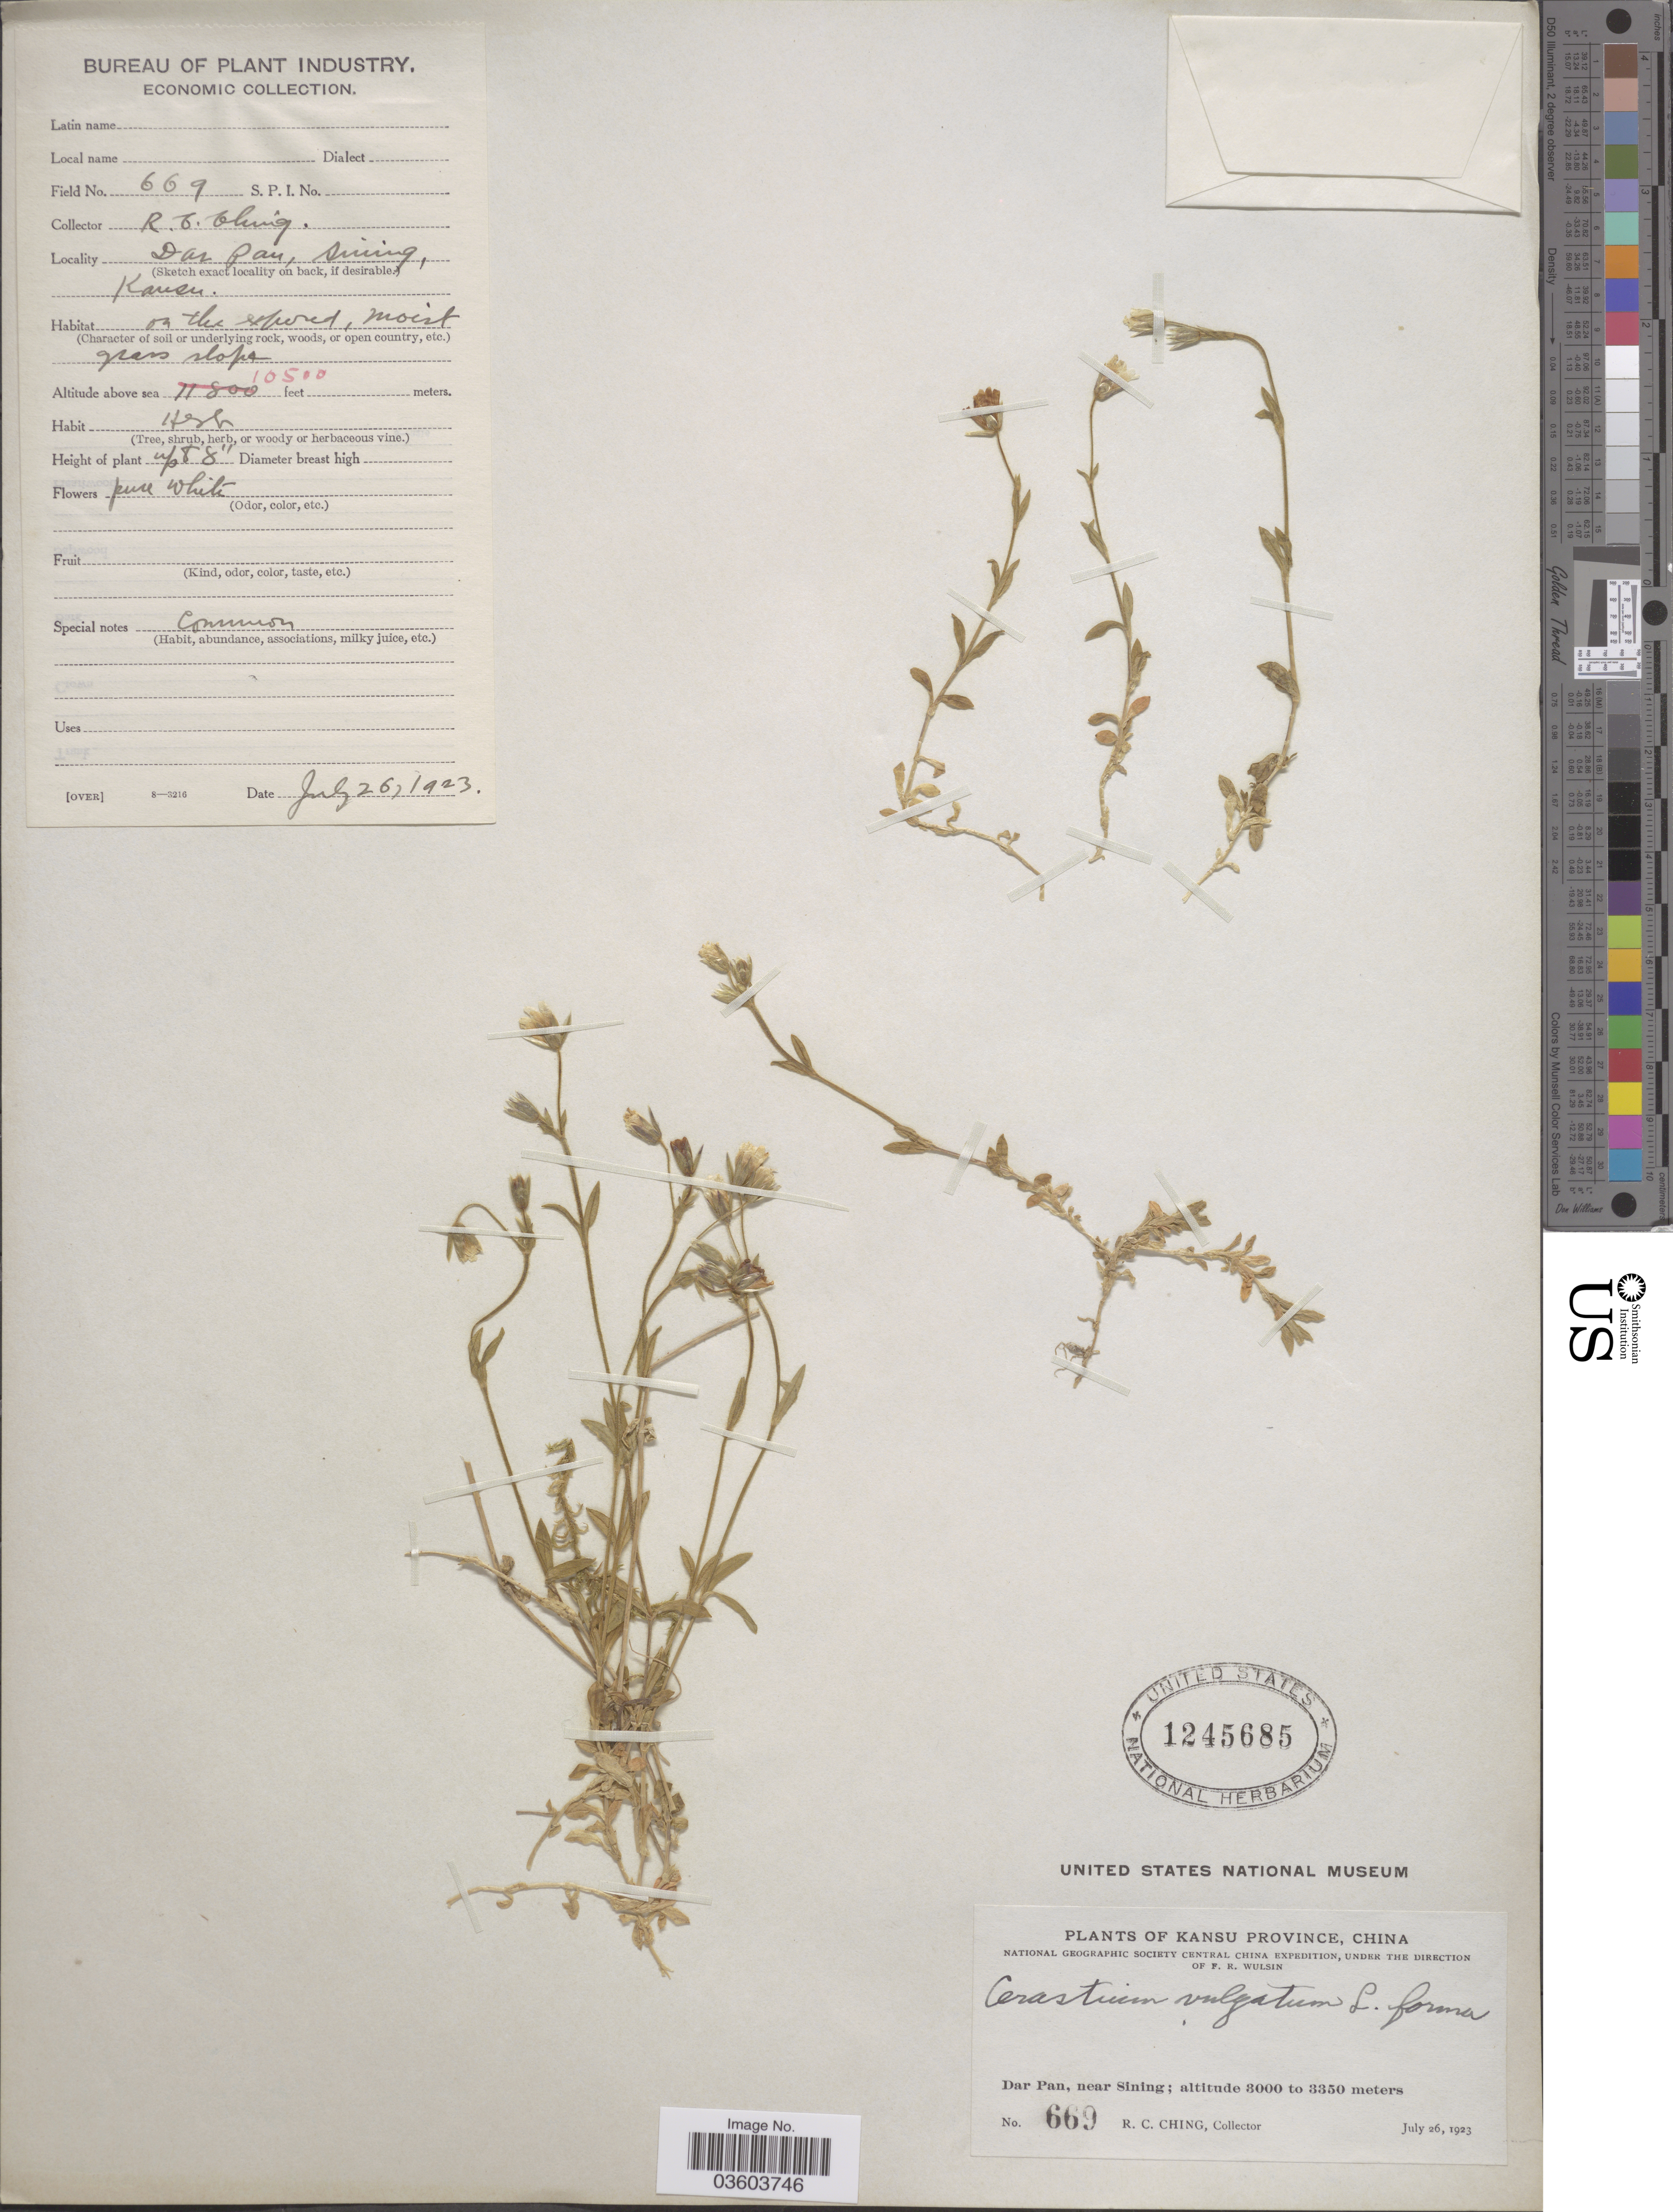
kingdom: Plantae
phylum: Tracheophyta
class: Magnoliopsida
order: Caryophyllales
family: Caryophyllaceae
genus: Cerastium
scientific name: Cerastium vulgatum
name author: L.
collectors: R. C. Ching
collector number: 669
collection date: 1923-07-26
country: China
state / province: Gansu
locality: Kansu Province. Dar Pan, near Sining.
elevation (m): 3200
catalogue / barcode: US 1245685